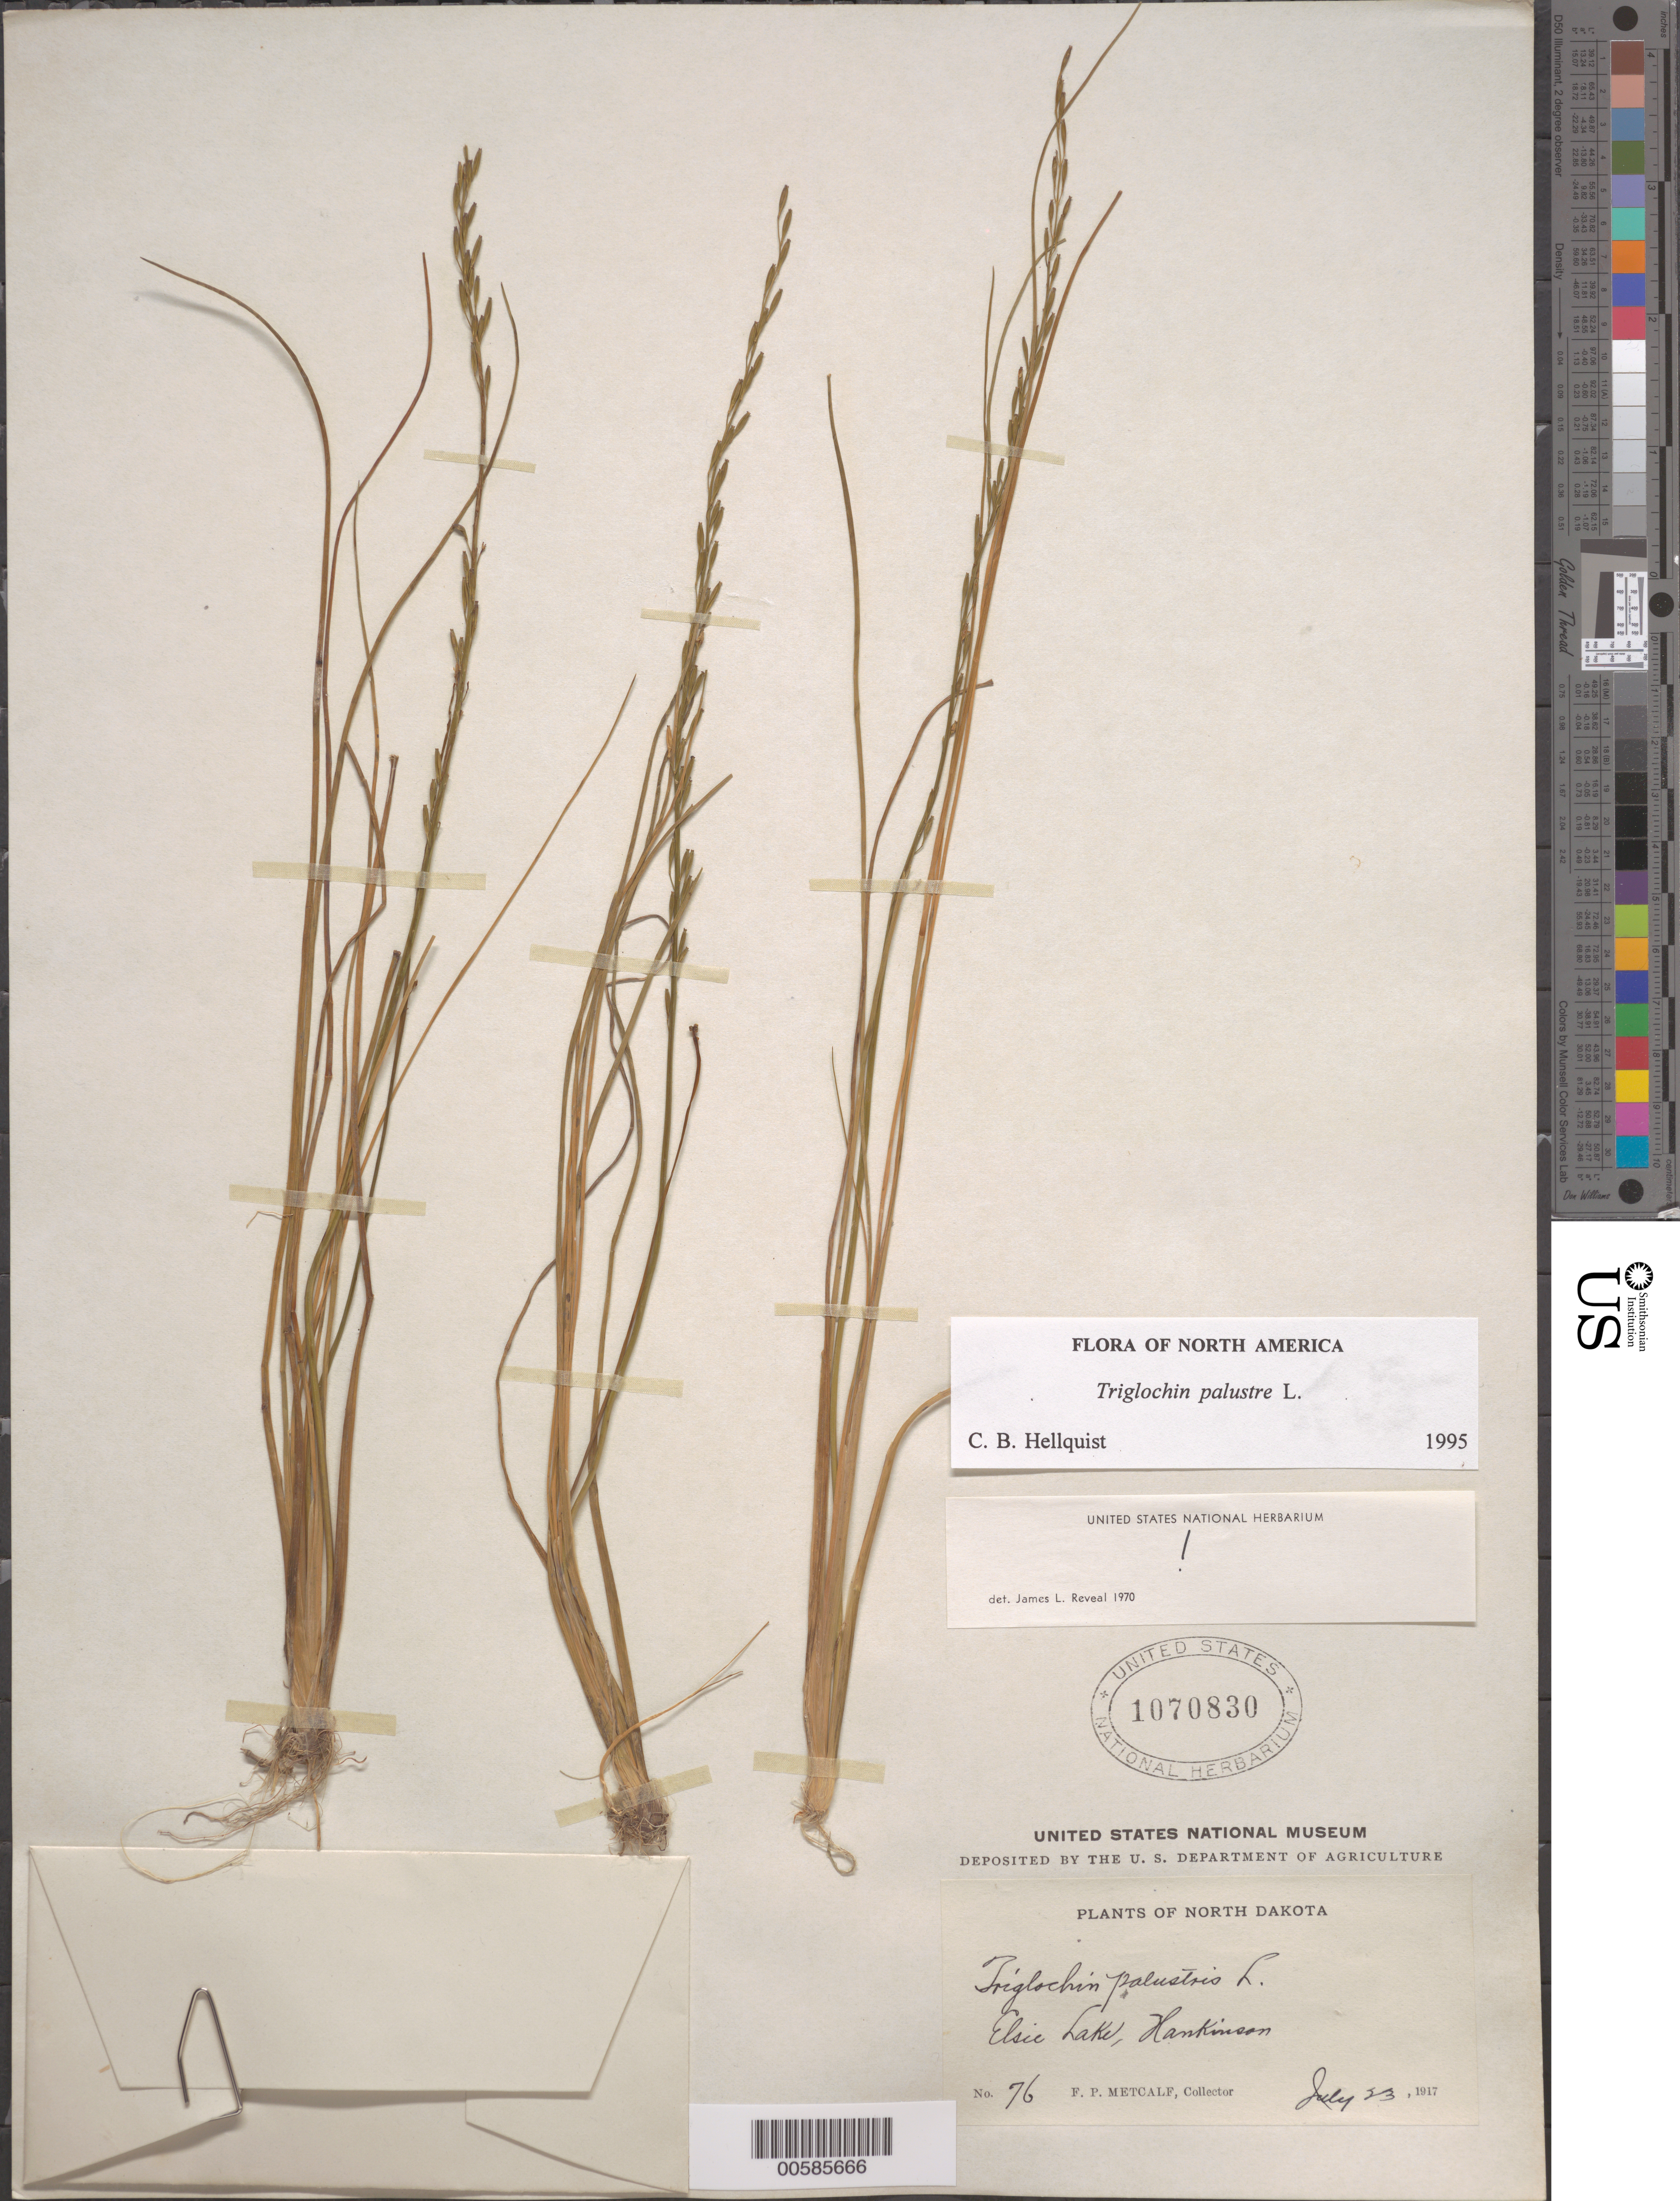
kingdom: Plantae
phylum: Tracheophyta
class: Liliopsida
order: Alismatales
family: Juncaginaceae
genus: Triglochin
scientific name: Triglochin palustris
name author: L.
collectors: F. P. Metcalf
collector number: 76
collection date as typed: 23 Jul 1917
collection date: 1917-07-23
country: United States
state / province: North Dakota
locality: Elsie Lake, Hankinson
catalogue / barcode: US 1070830